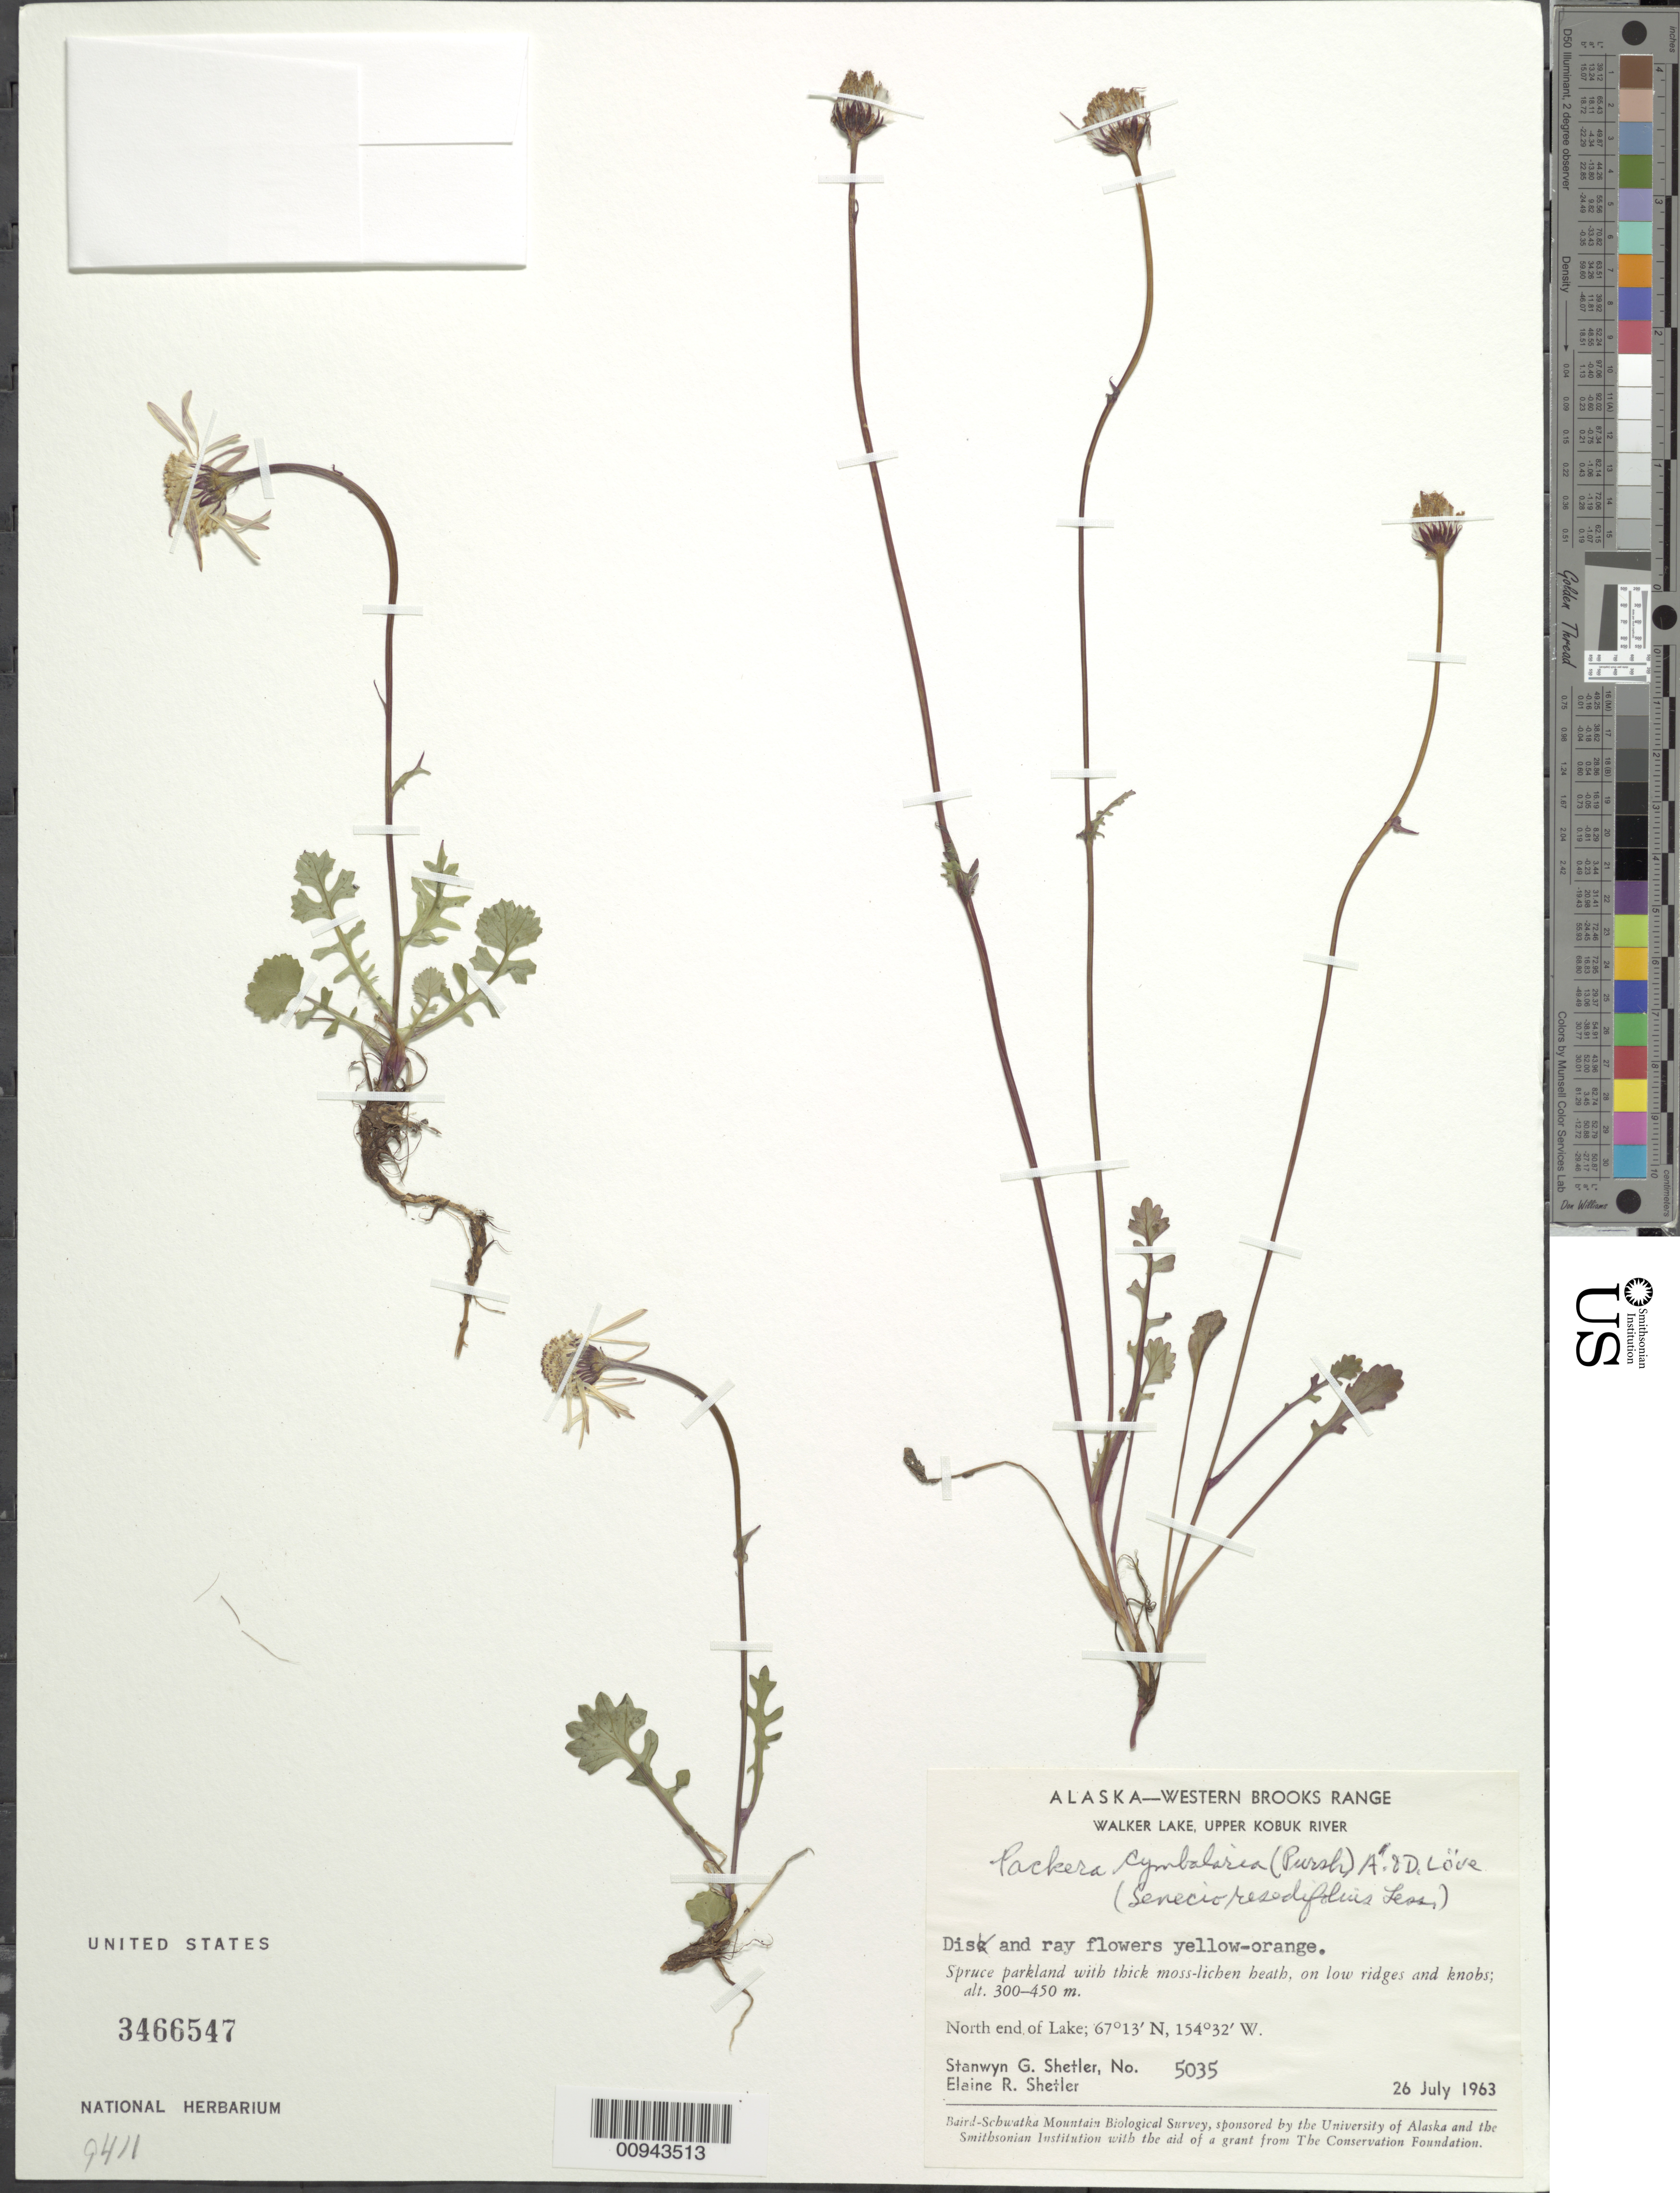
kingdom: Plantae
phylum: Tracheophyta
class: Magnoliopsida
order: Asterales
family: Asteraceae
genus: Packera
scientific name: Packera heterophylla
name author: (Fisch.) E. Wiebe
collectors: S. Shetler & E. R. Shetler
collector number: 5035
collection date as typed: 26 Jul 1963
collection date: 1963-07-26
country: United States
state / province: Alaska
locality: North end of Walker Lake. Western Brooks Range, Upper Kobuk River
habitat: Spruce parkland with thick moss-lichen heath, on top of low limestone ridge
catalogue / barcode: US 3466547